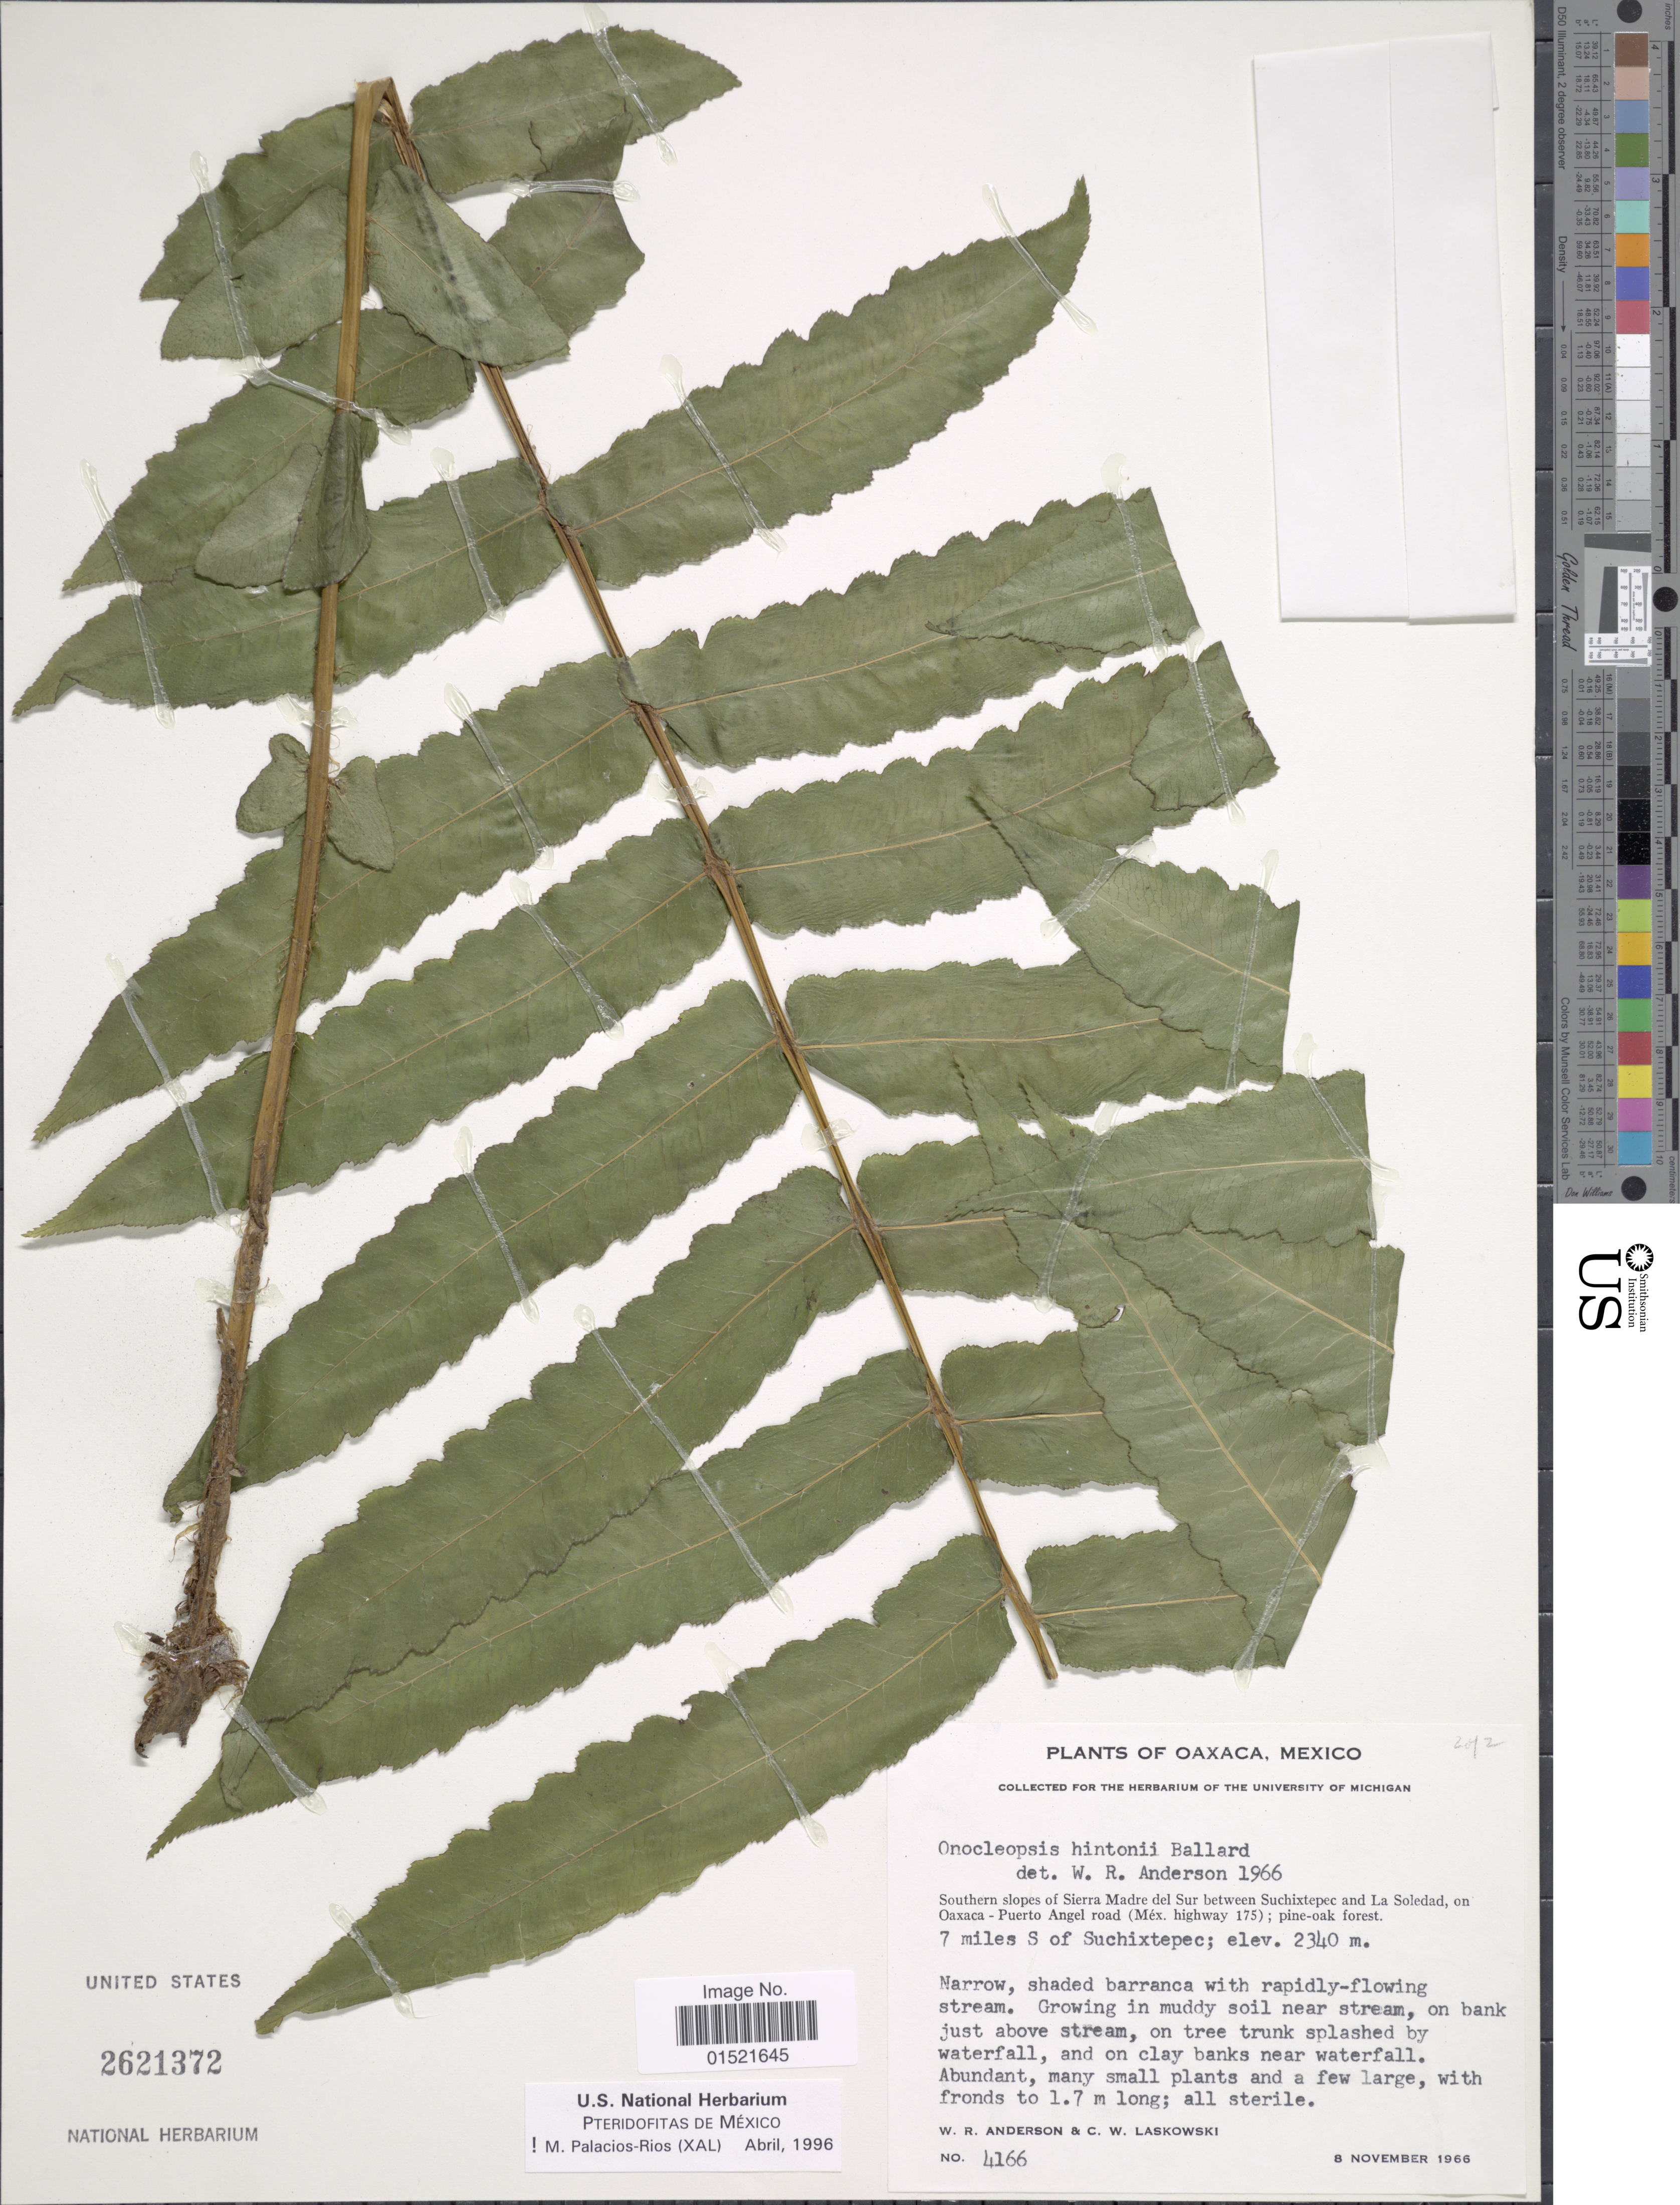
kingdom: Plantae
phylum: Tracheophyta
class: Polypodiopsida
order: Polypodiales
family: Onocleaceae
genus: Onocleopsis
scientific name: Onocleopsis hintonii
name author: F. Ballard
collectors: W. Anderson & C. Laskowski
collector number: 4166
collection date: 1966-11-08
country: Mexico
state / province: Oaxaca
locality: Southern slopes of Sierra Madre del Sur between Suchixtepec and La Soledad, on Oaxaca-Puerto Angel road (Mex. highway 175); pine-oak forest, 7 miles S of Suchixtepec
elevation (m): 2340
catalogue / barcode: US 2621372